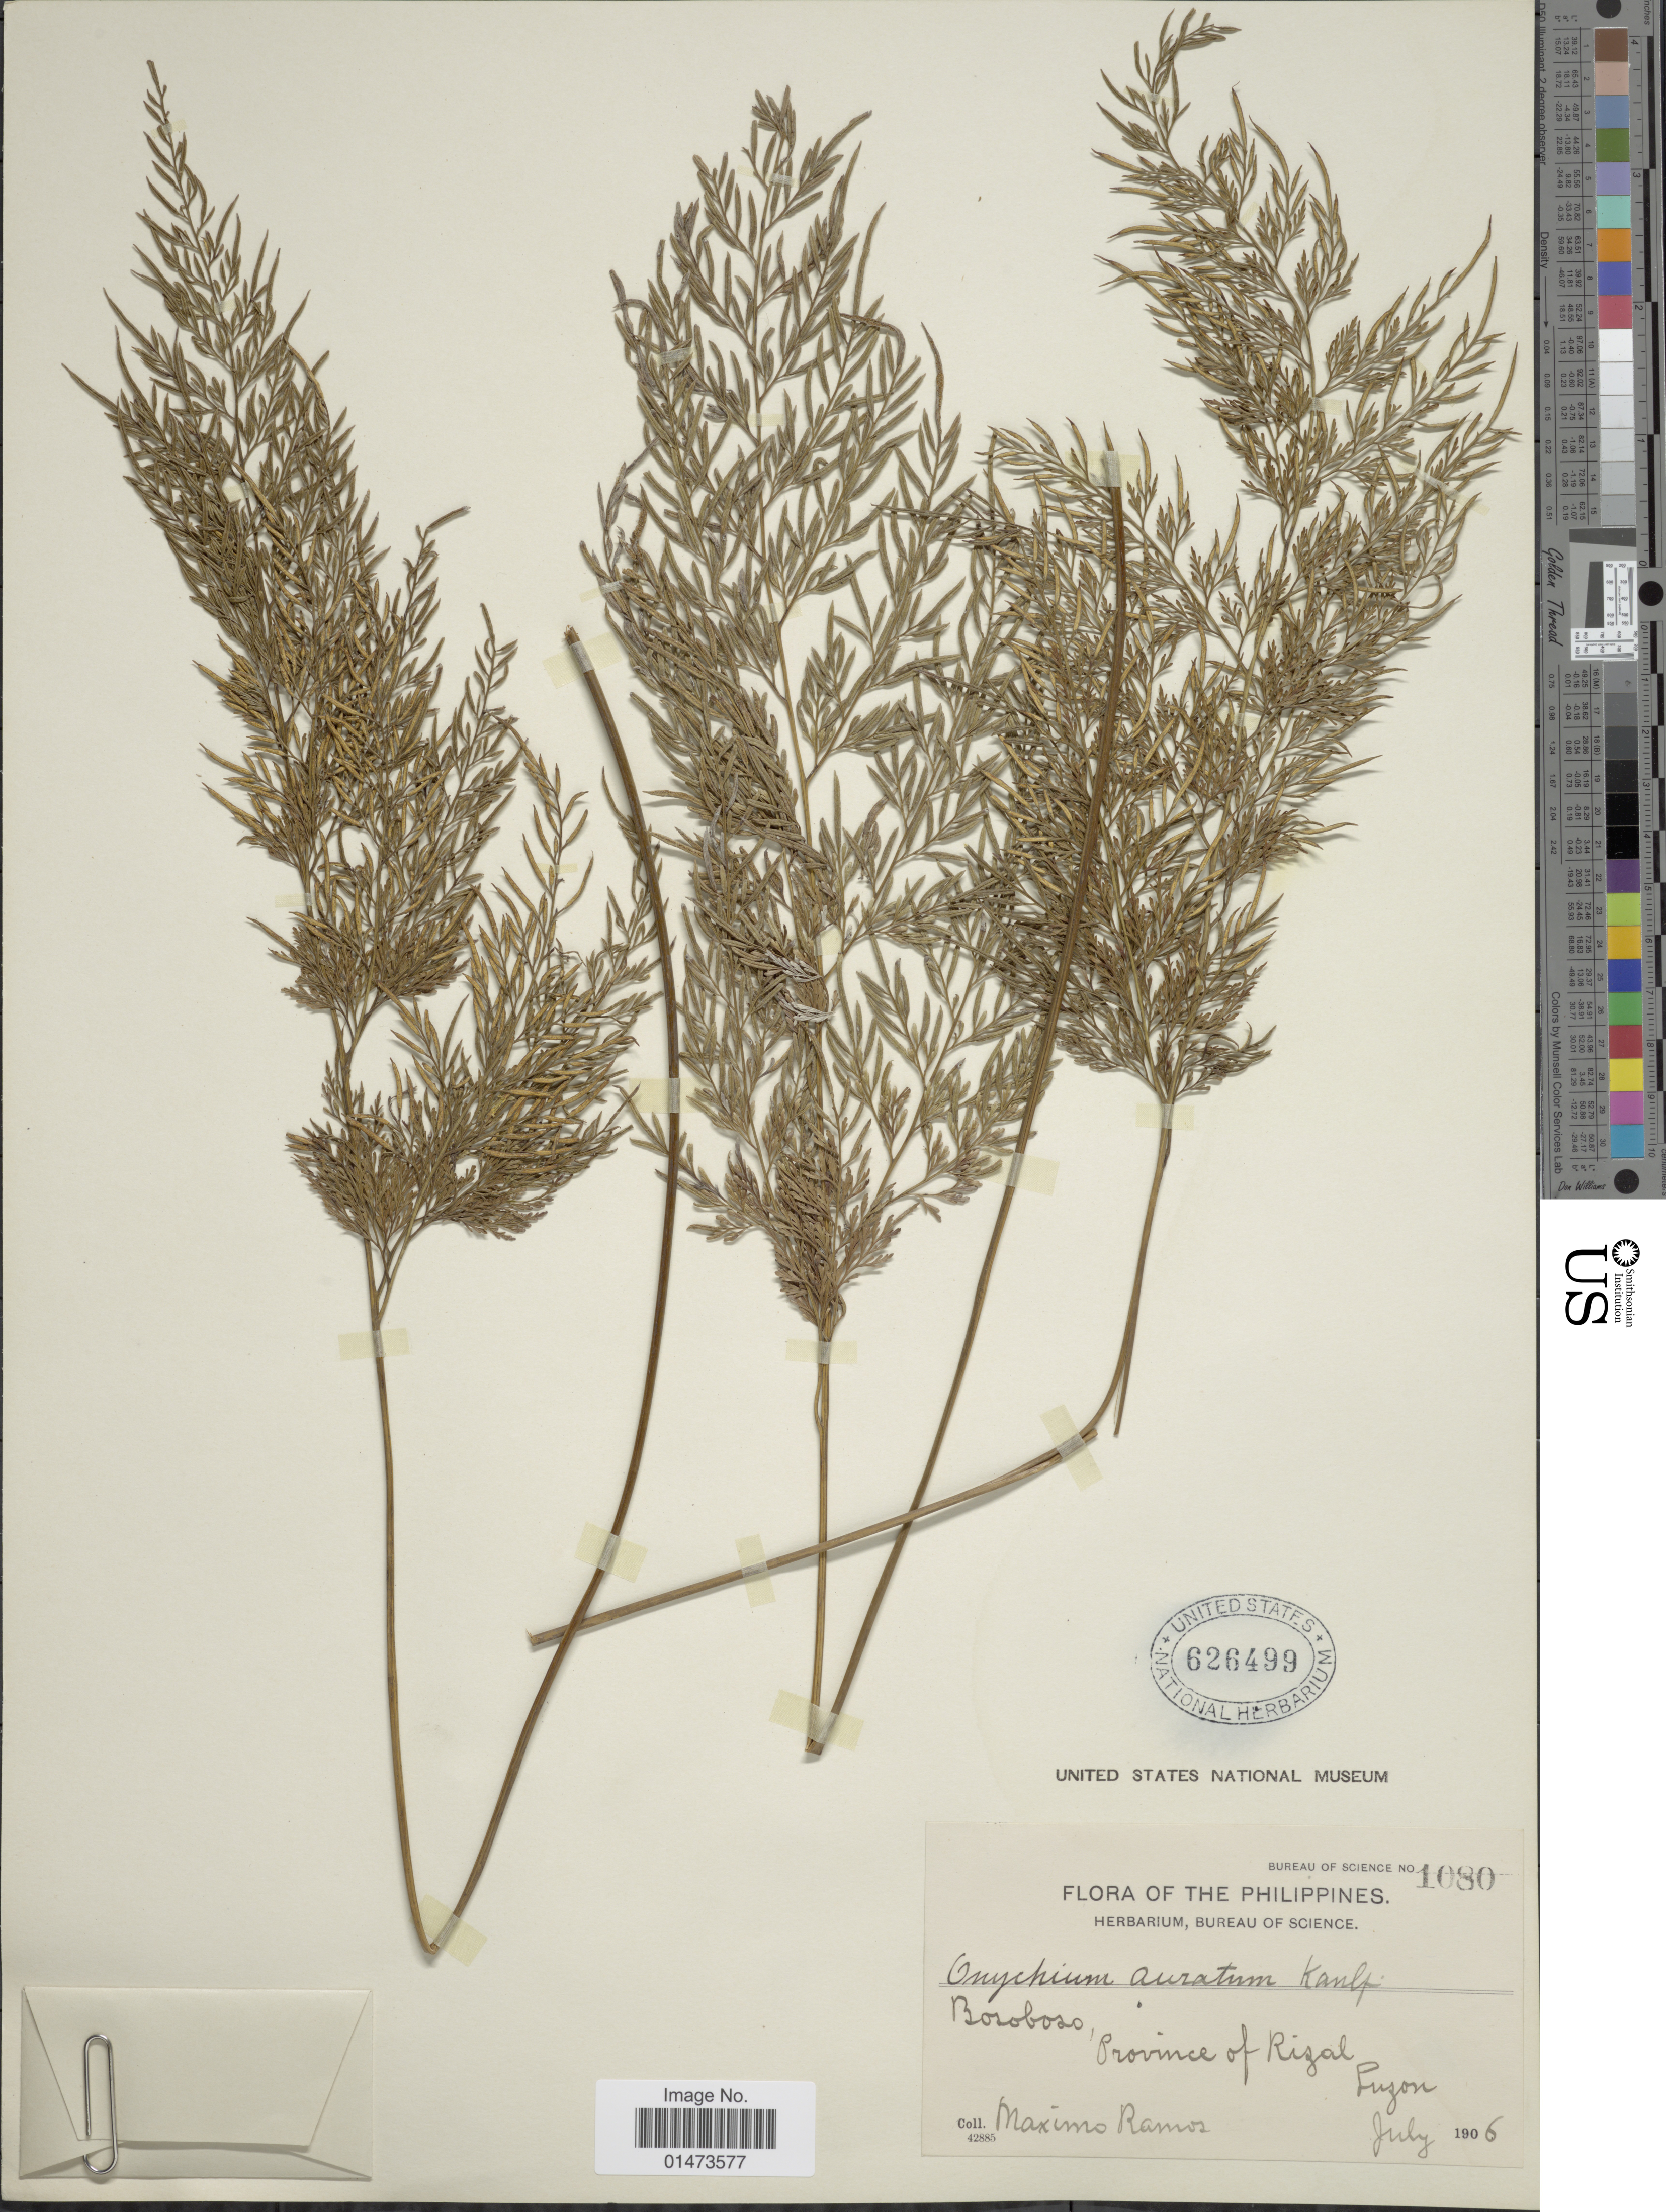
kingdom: Plantae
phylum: Tracheophyta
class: Polypodiopsida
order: Polypodiales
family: Pteridaceae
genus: Onychium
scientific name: Onychium siliculosum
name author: (Desv.) C. Chr.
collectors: M. Ramos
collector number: Bureau of Science 1080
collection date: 1906-07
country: Philippines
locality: Bosoboso, Province of Rizal, Luzon.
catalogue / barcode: US 626499